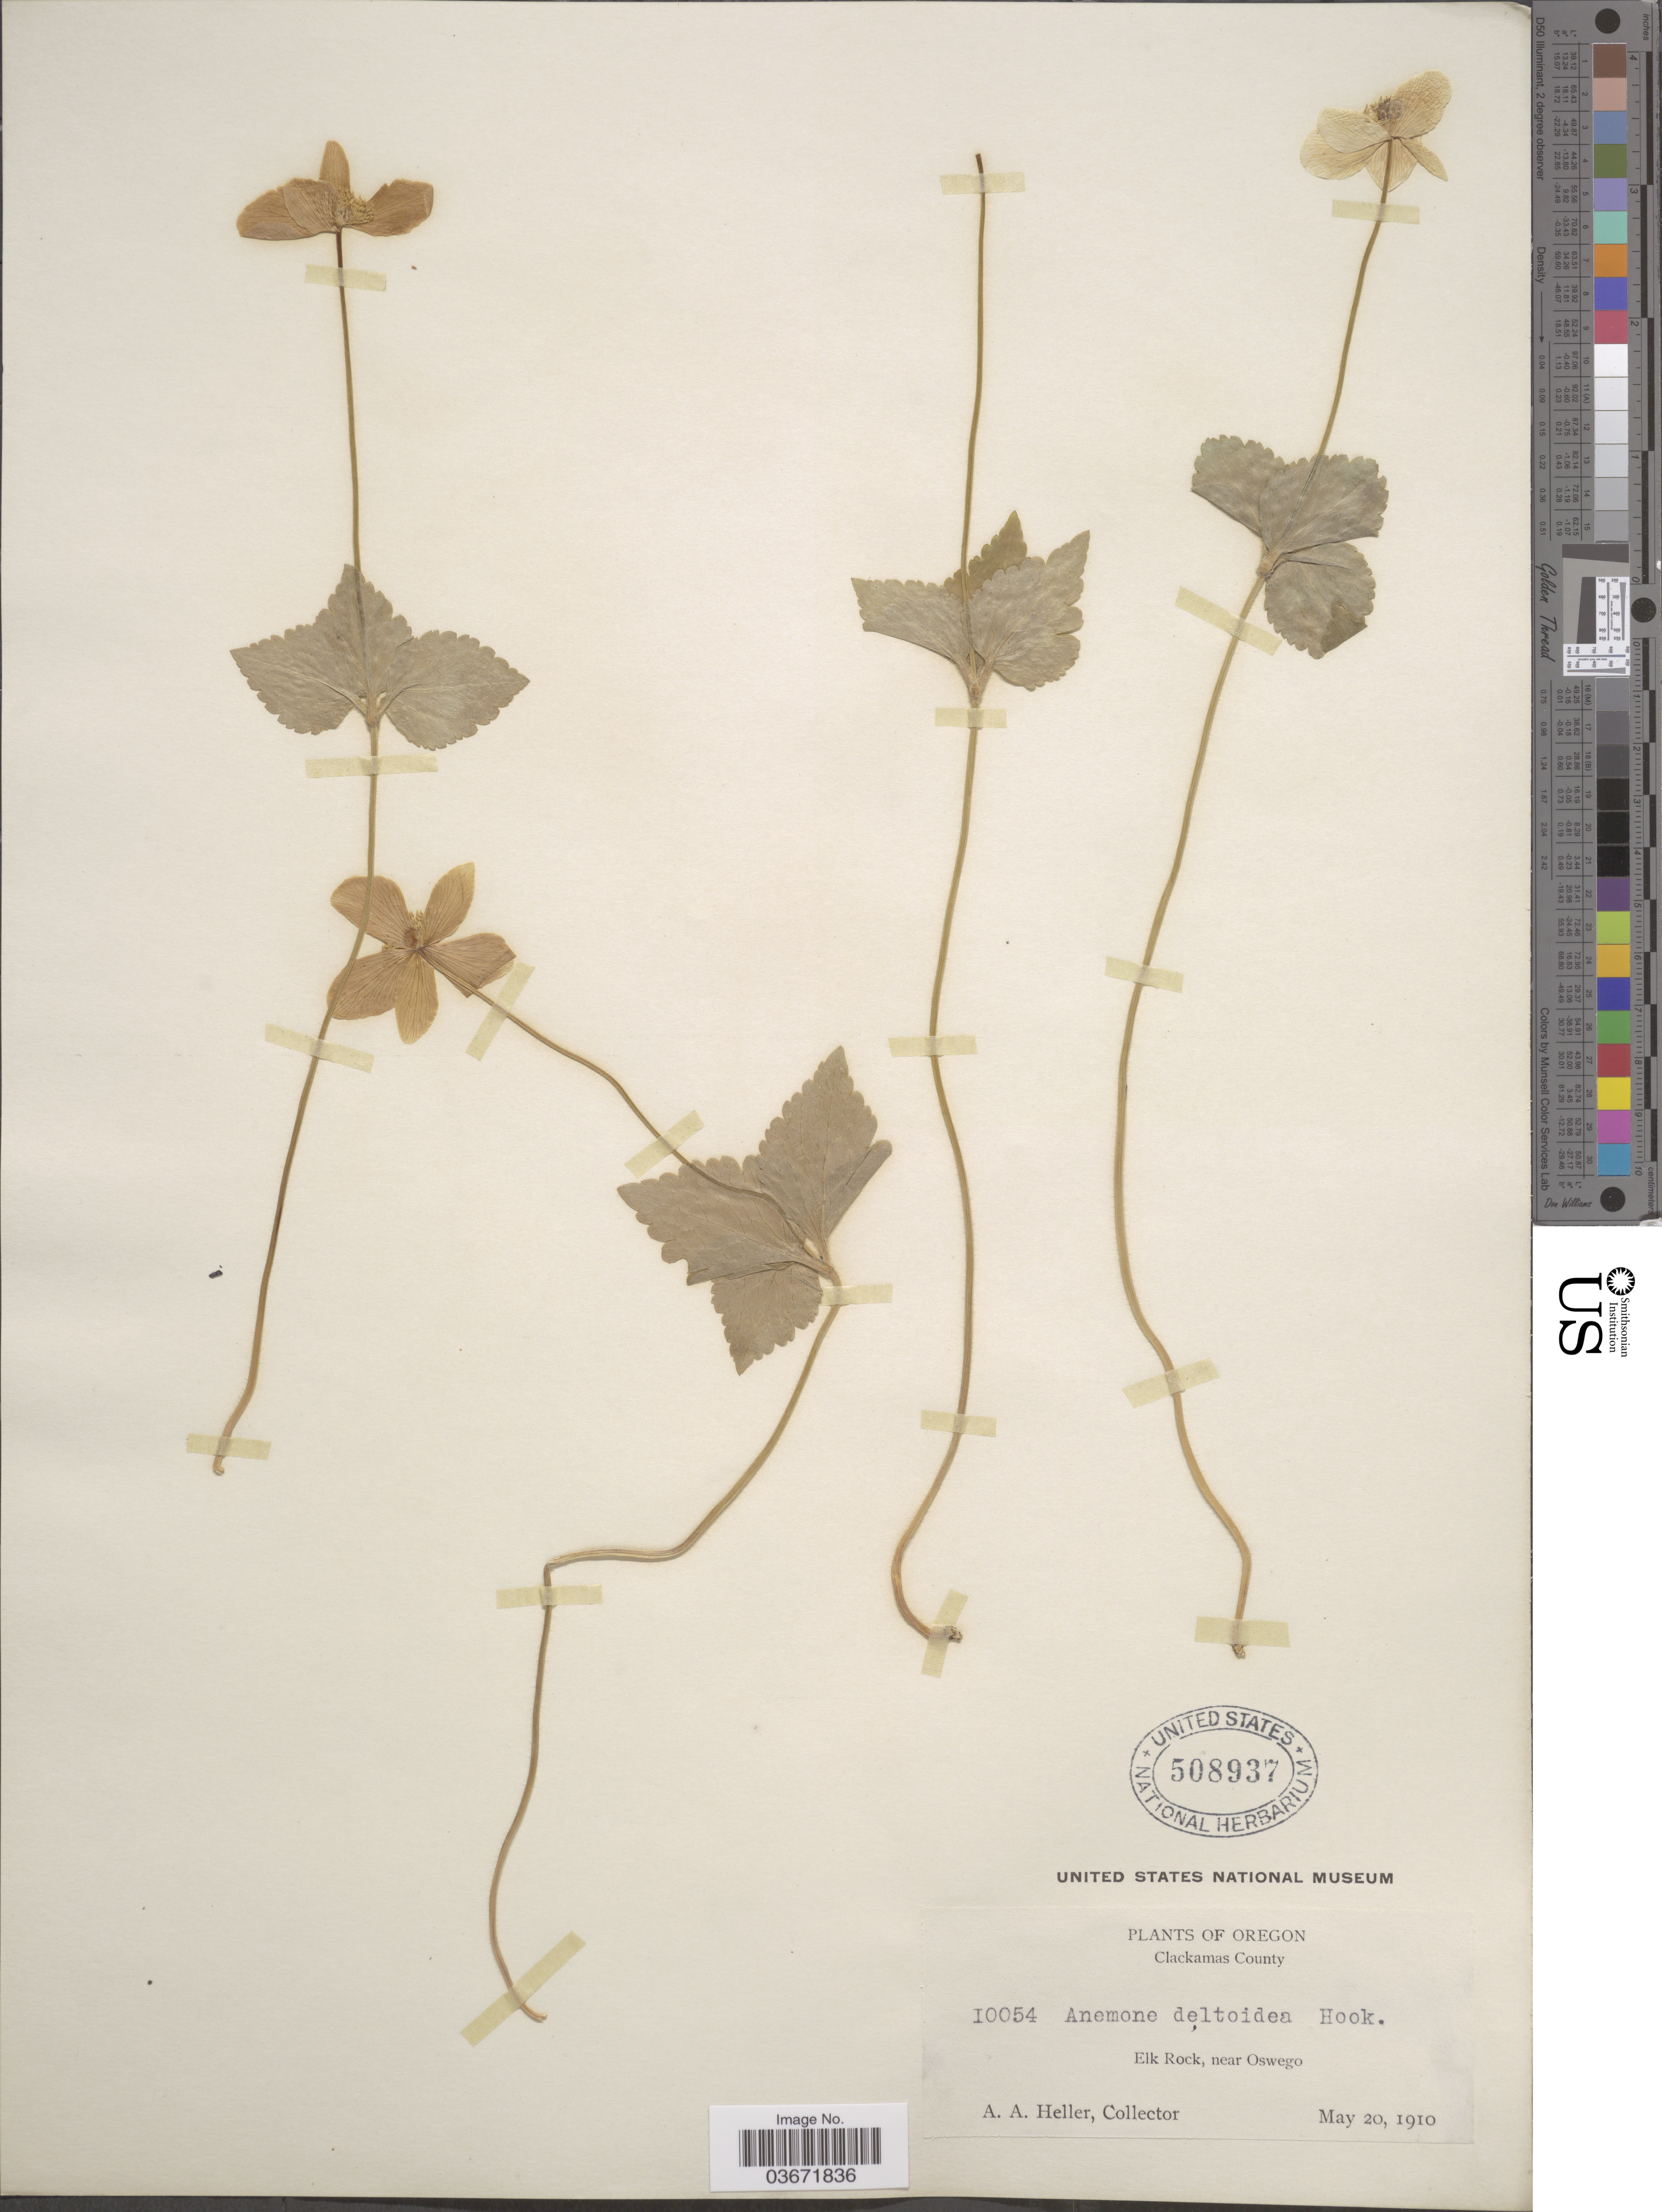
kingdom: Plantae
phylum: Tracheophyta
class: Magnoliopsida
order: Ranunculales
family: Ranunculaceae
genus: Anemone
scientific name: Anemone deltoidea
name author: Douglas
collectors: A. A. Heller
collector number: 10054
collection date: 1910-05-20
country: United States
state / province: Oregon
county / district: Clackamas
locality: Clackamas County. Elk Rock, near Oswego.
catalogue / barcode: US 508937